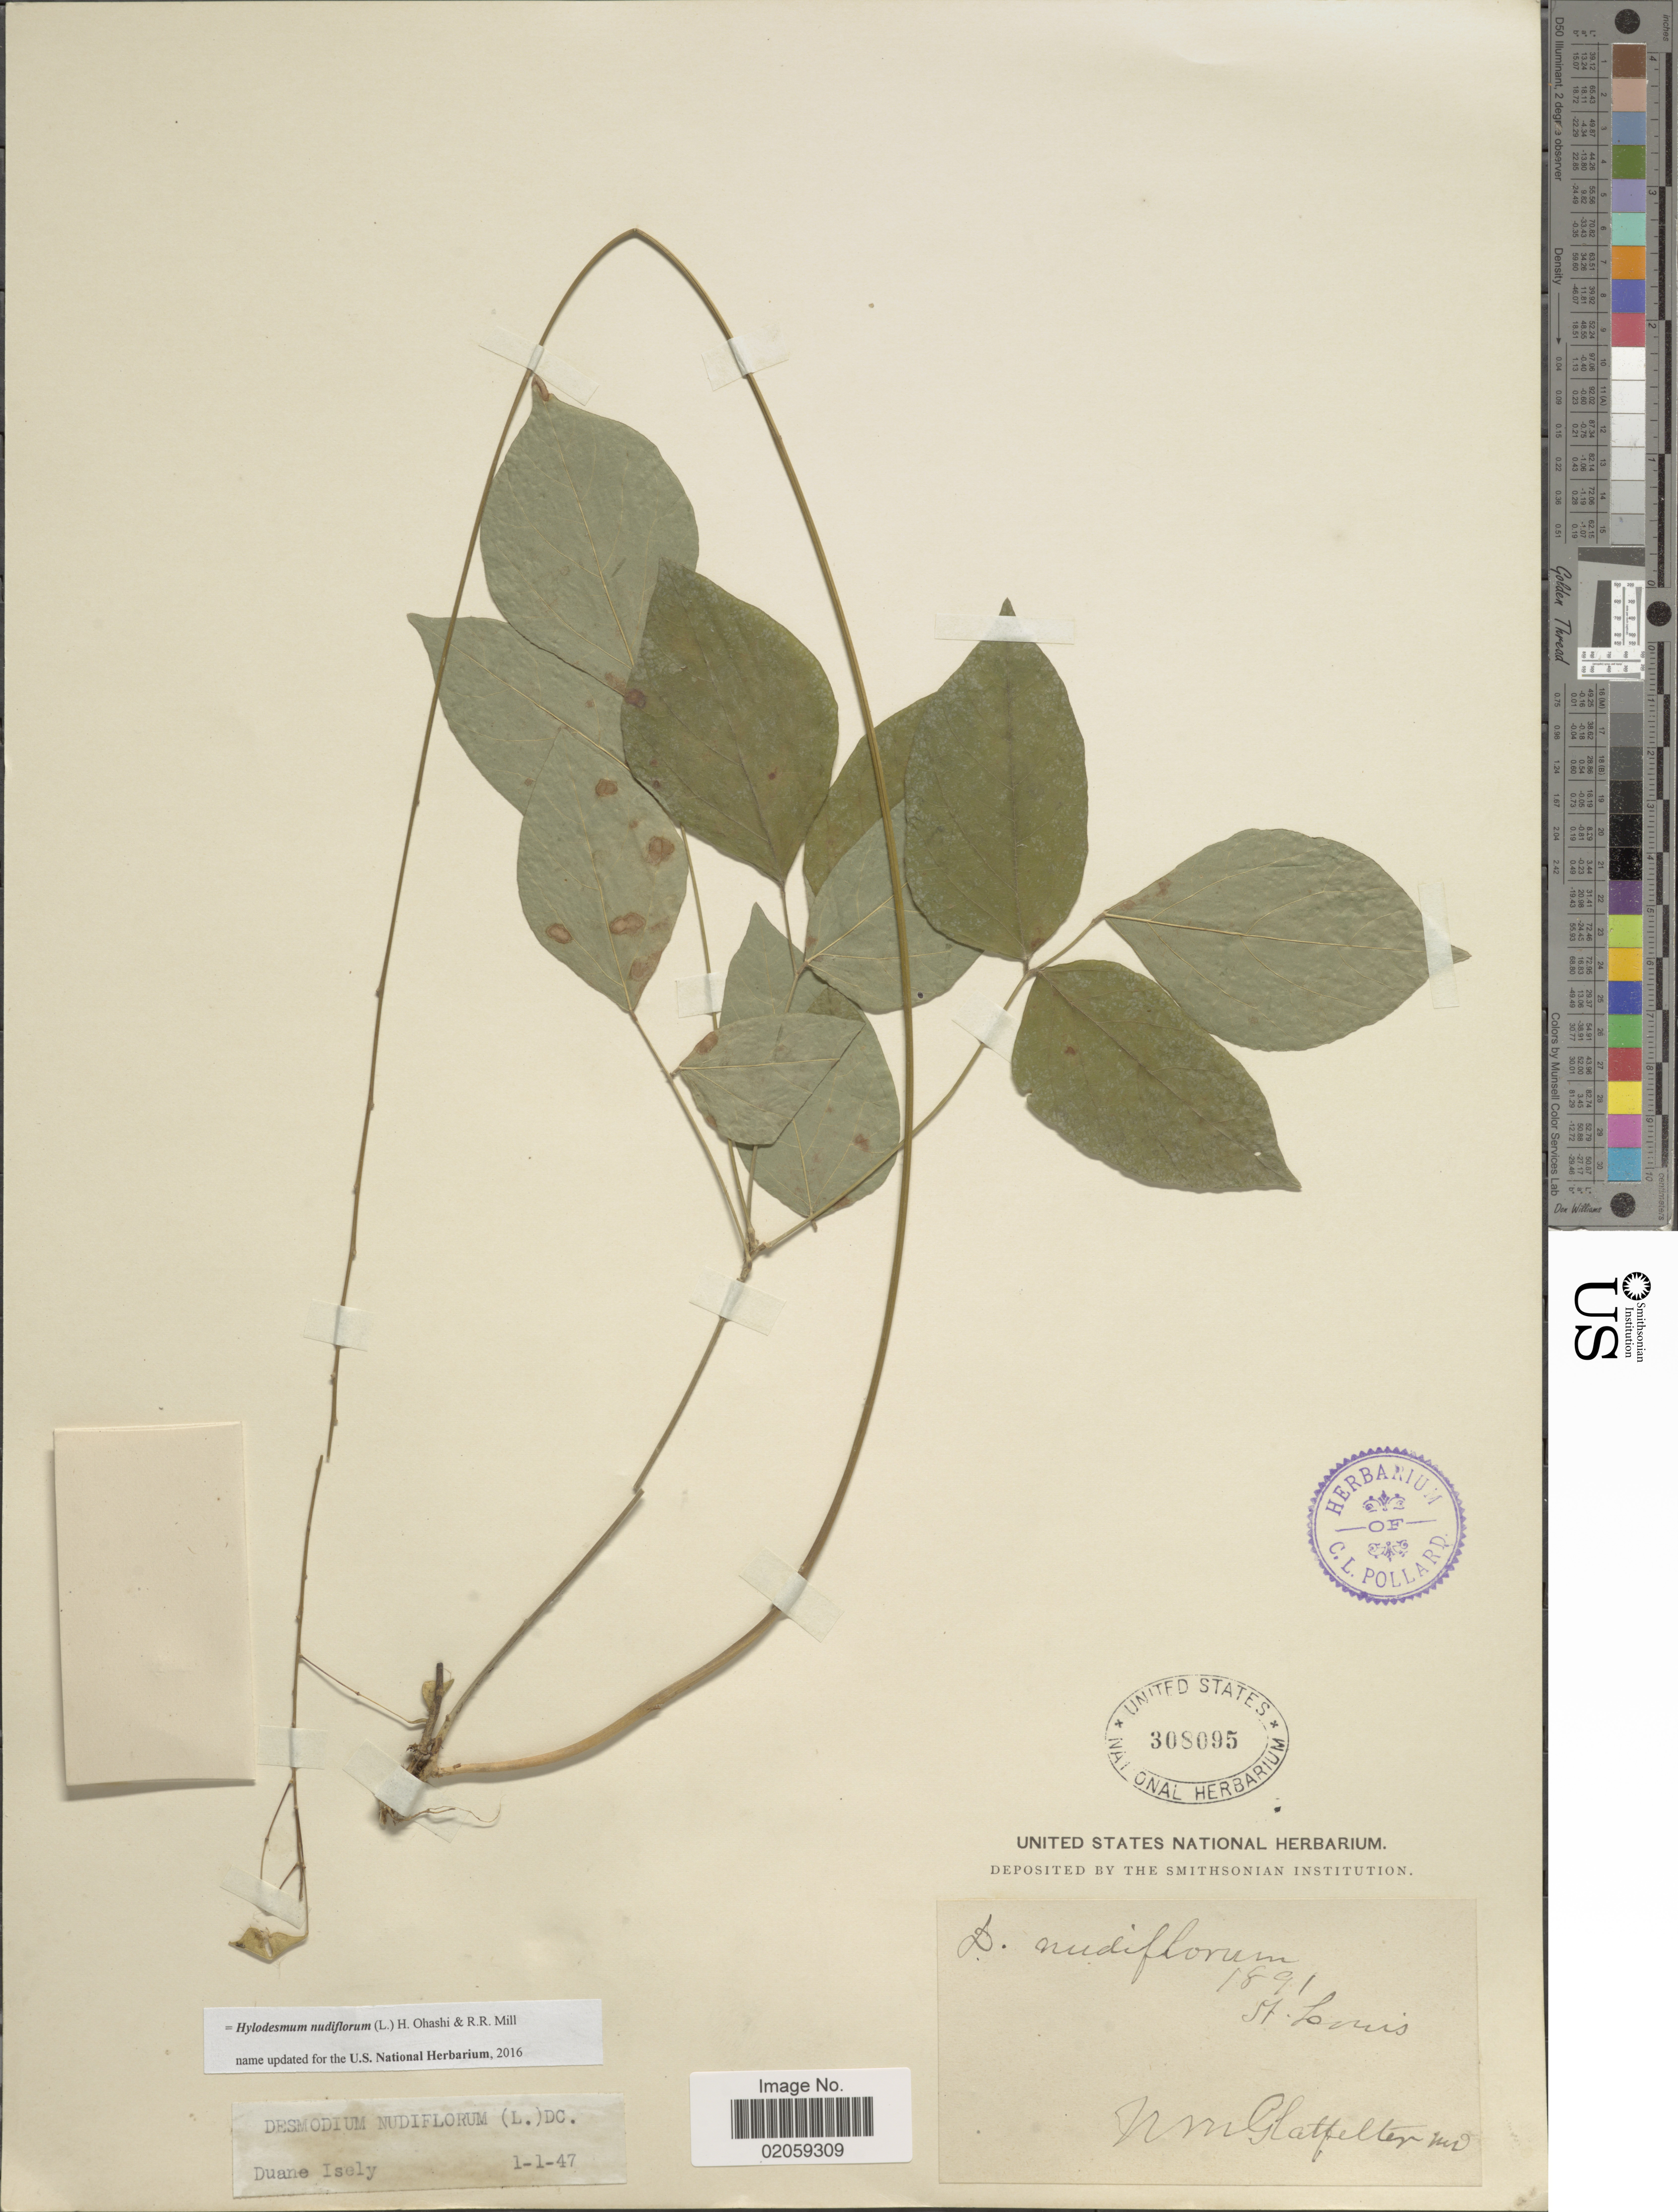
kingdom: Plantae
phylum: Tracheophyta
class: Magnoliopsida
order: Fabales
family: Fabaceae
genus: Hylodesmum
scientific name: Hylodesmum nudiflorum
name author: (L.) H. Ohashi & R.R. Mill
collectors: N. M. Glatfelter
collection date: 1891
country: United States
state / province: Maryland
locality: St. Louis, Md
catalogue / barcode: US 308095